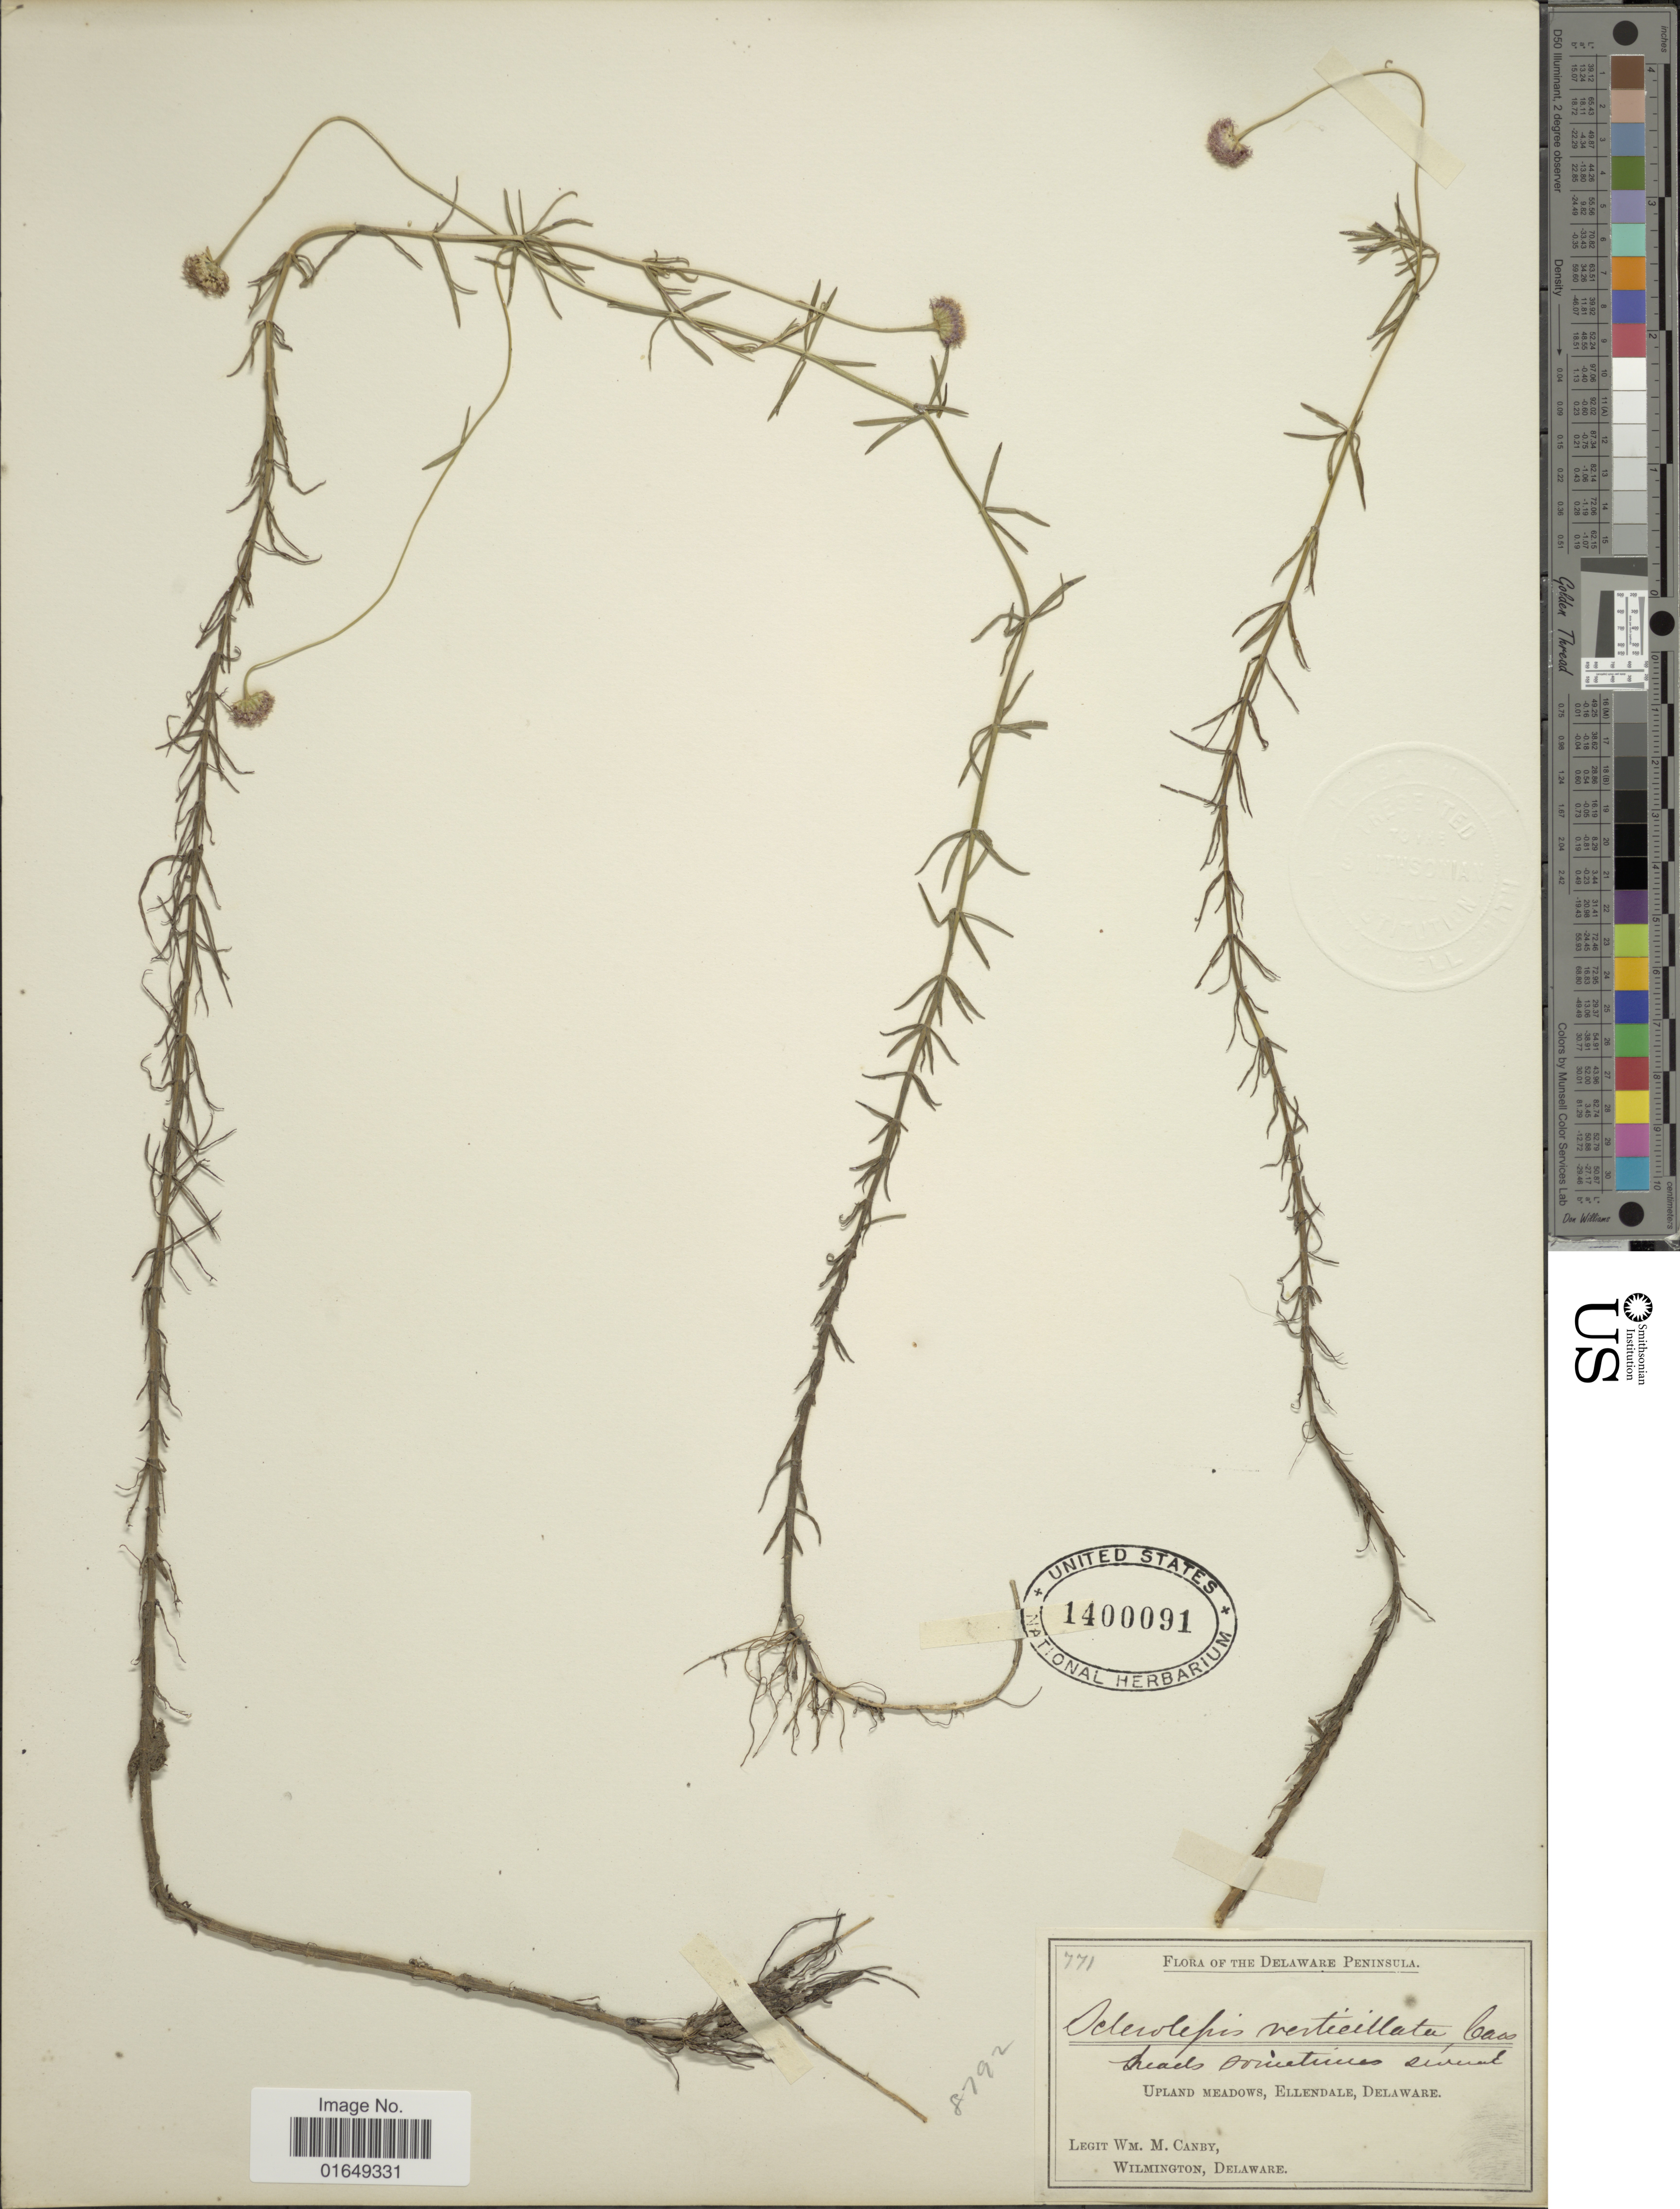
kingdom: Plantae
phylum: Tracheophyta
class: Magnoliopsida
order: Asterales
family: Asteraceae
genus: Sclerolepis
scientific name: Sclerolepis uniflora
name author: (Walter) Britton et al.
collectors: W. M. Canby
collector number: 771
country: United States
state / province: Delaware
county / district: Sussex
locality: Dealware Peninsula, Upland Meadows, Ellendale.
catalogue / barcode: US 1400091